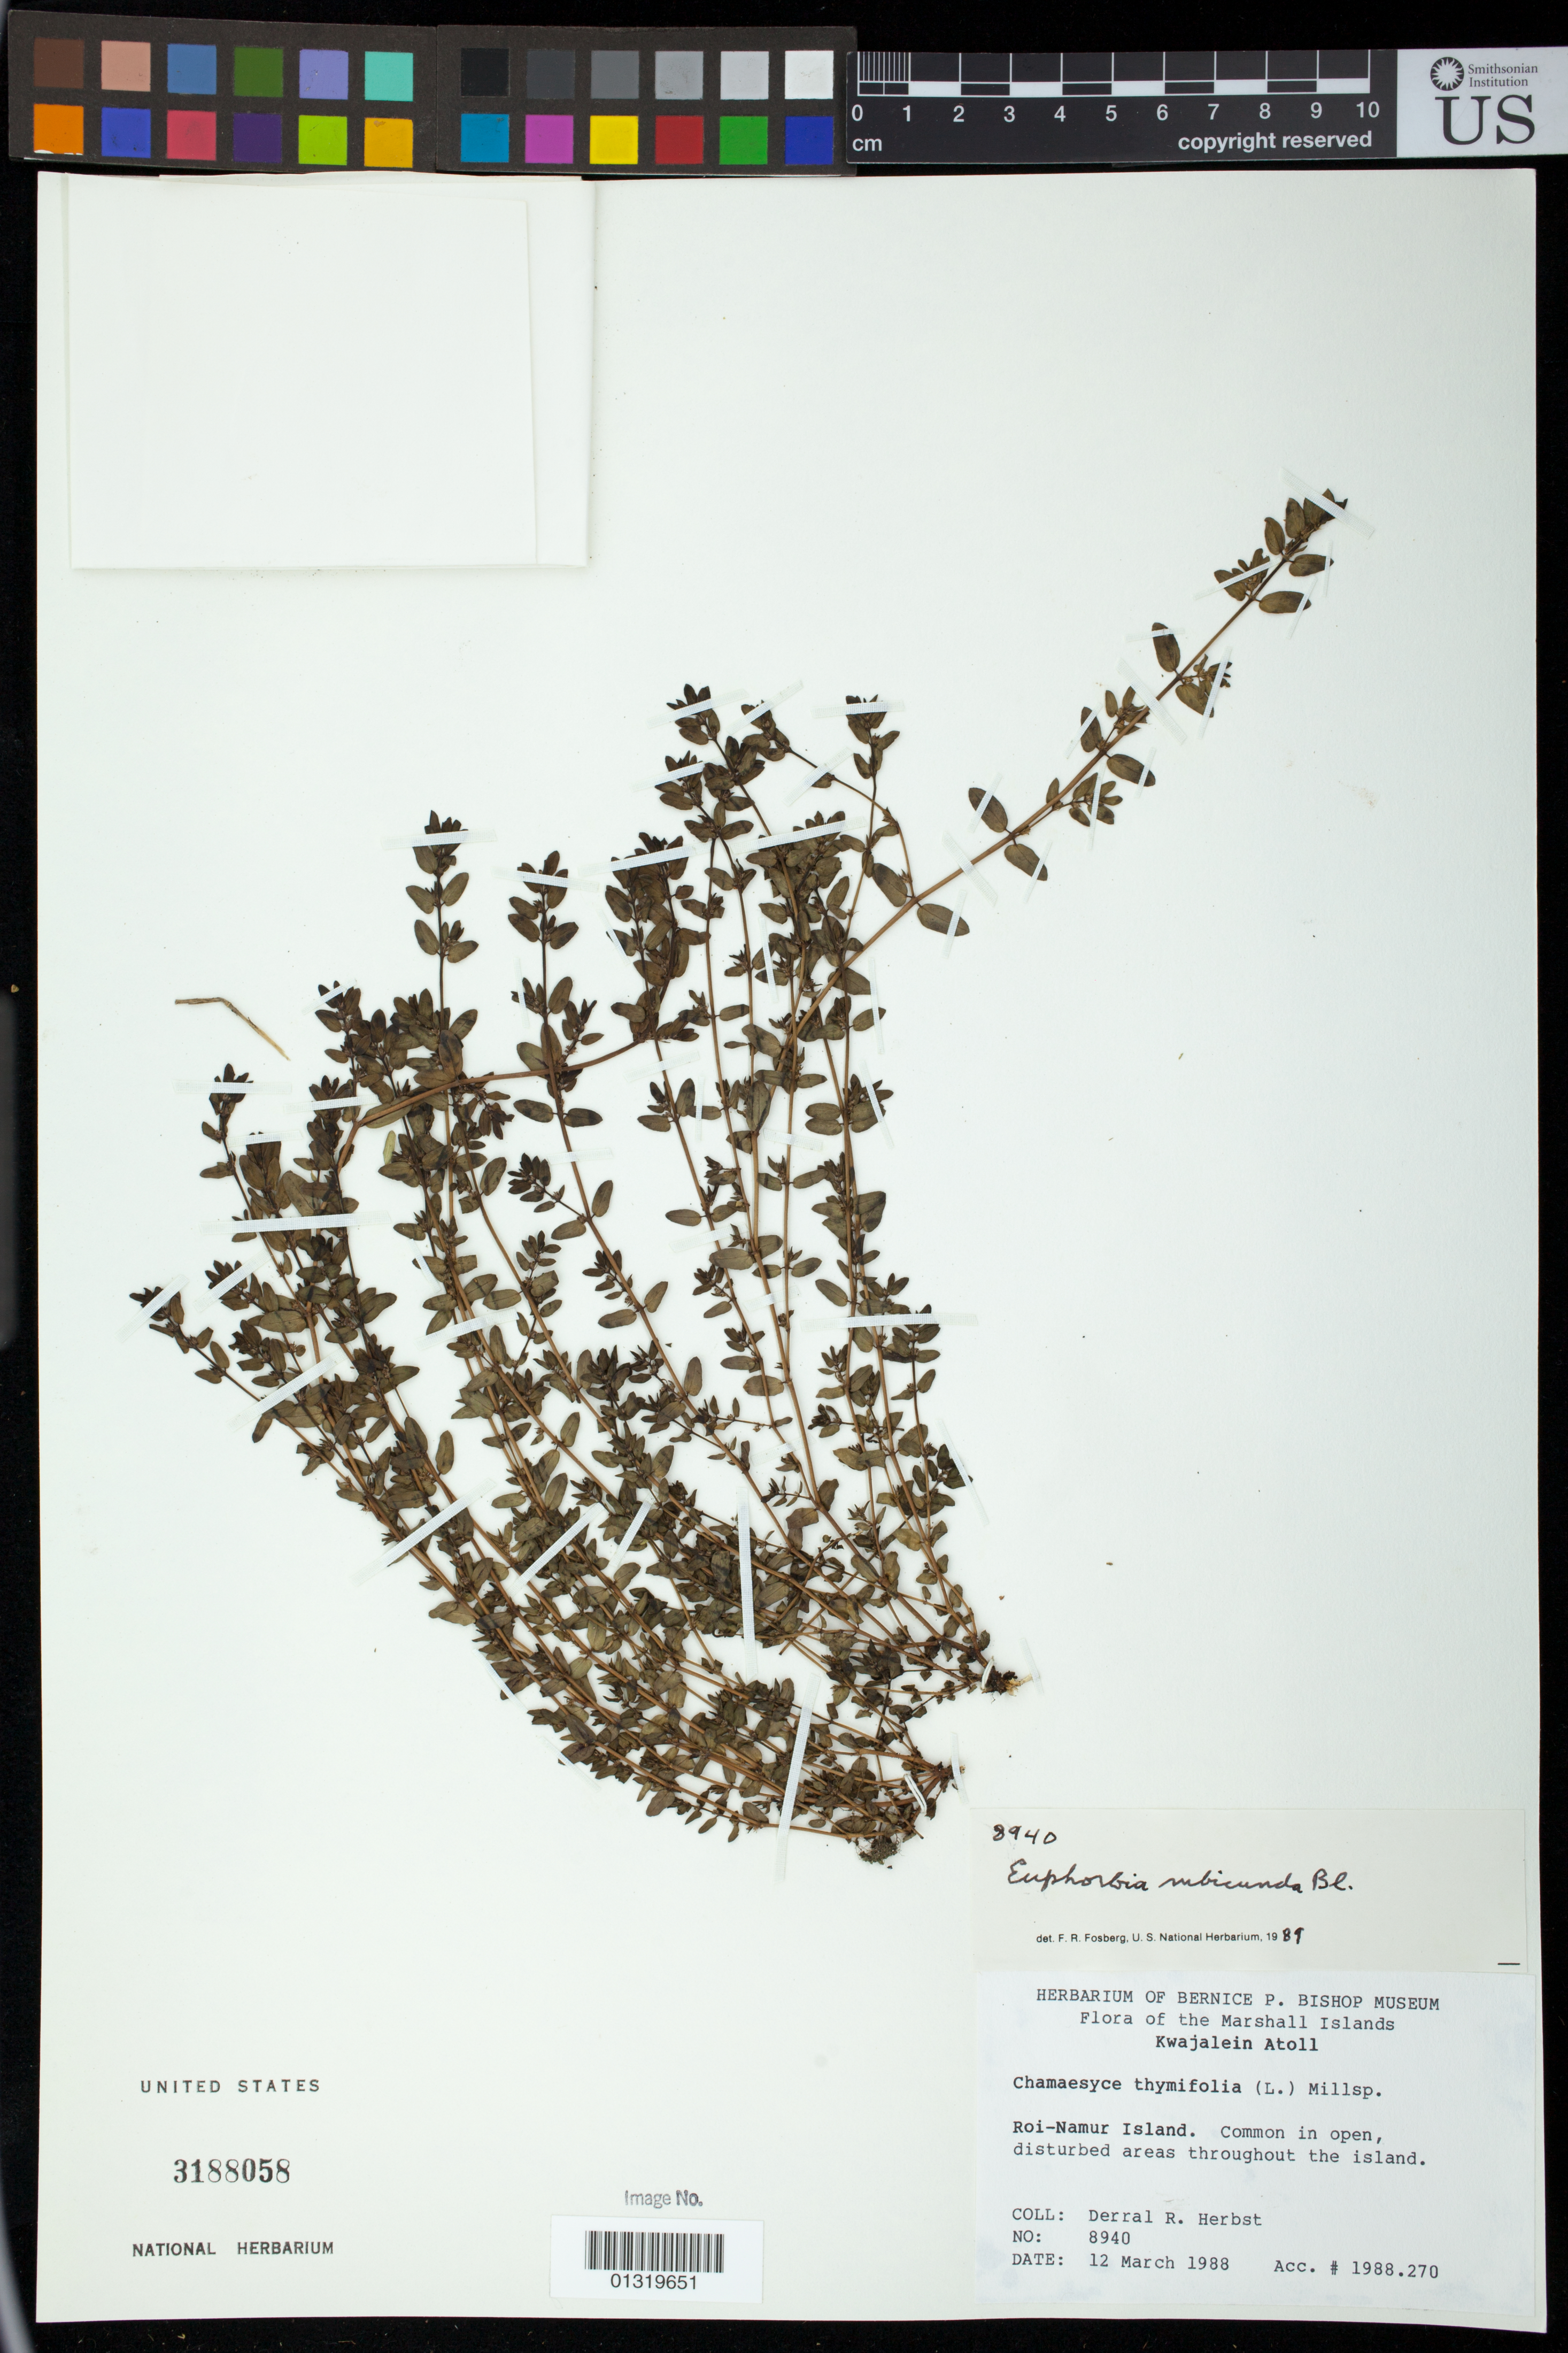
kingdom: Plantae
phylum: Tracheophyta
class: Magnoliopsida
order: Malpighiales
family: Euphorbiaceae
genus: Euphorbia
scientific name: Euphorbia thymifolia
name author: L.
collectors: D. R. Herbst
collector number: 8940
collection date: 1988-03-12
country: Marshall Islands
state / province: Kwajalein Atoll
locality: Roi-Namur Island: Common in open, disturbed areas throughout the island.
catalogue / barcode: US 3188058